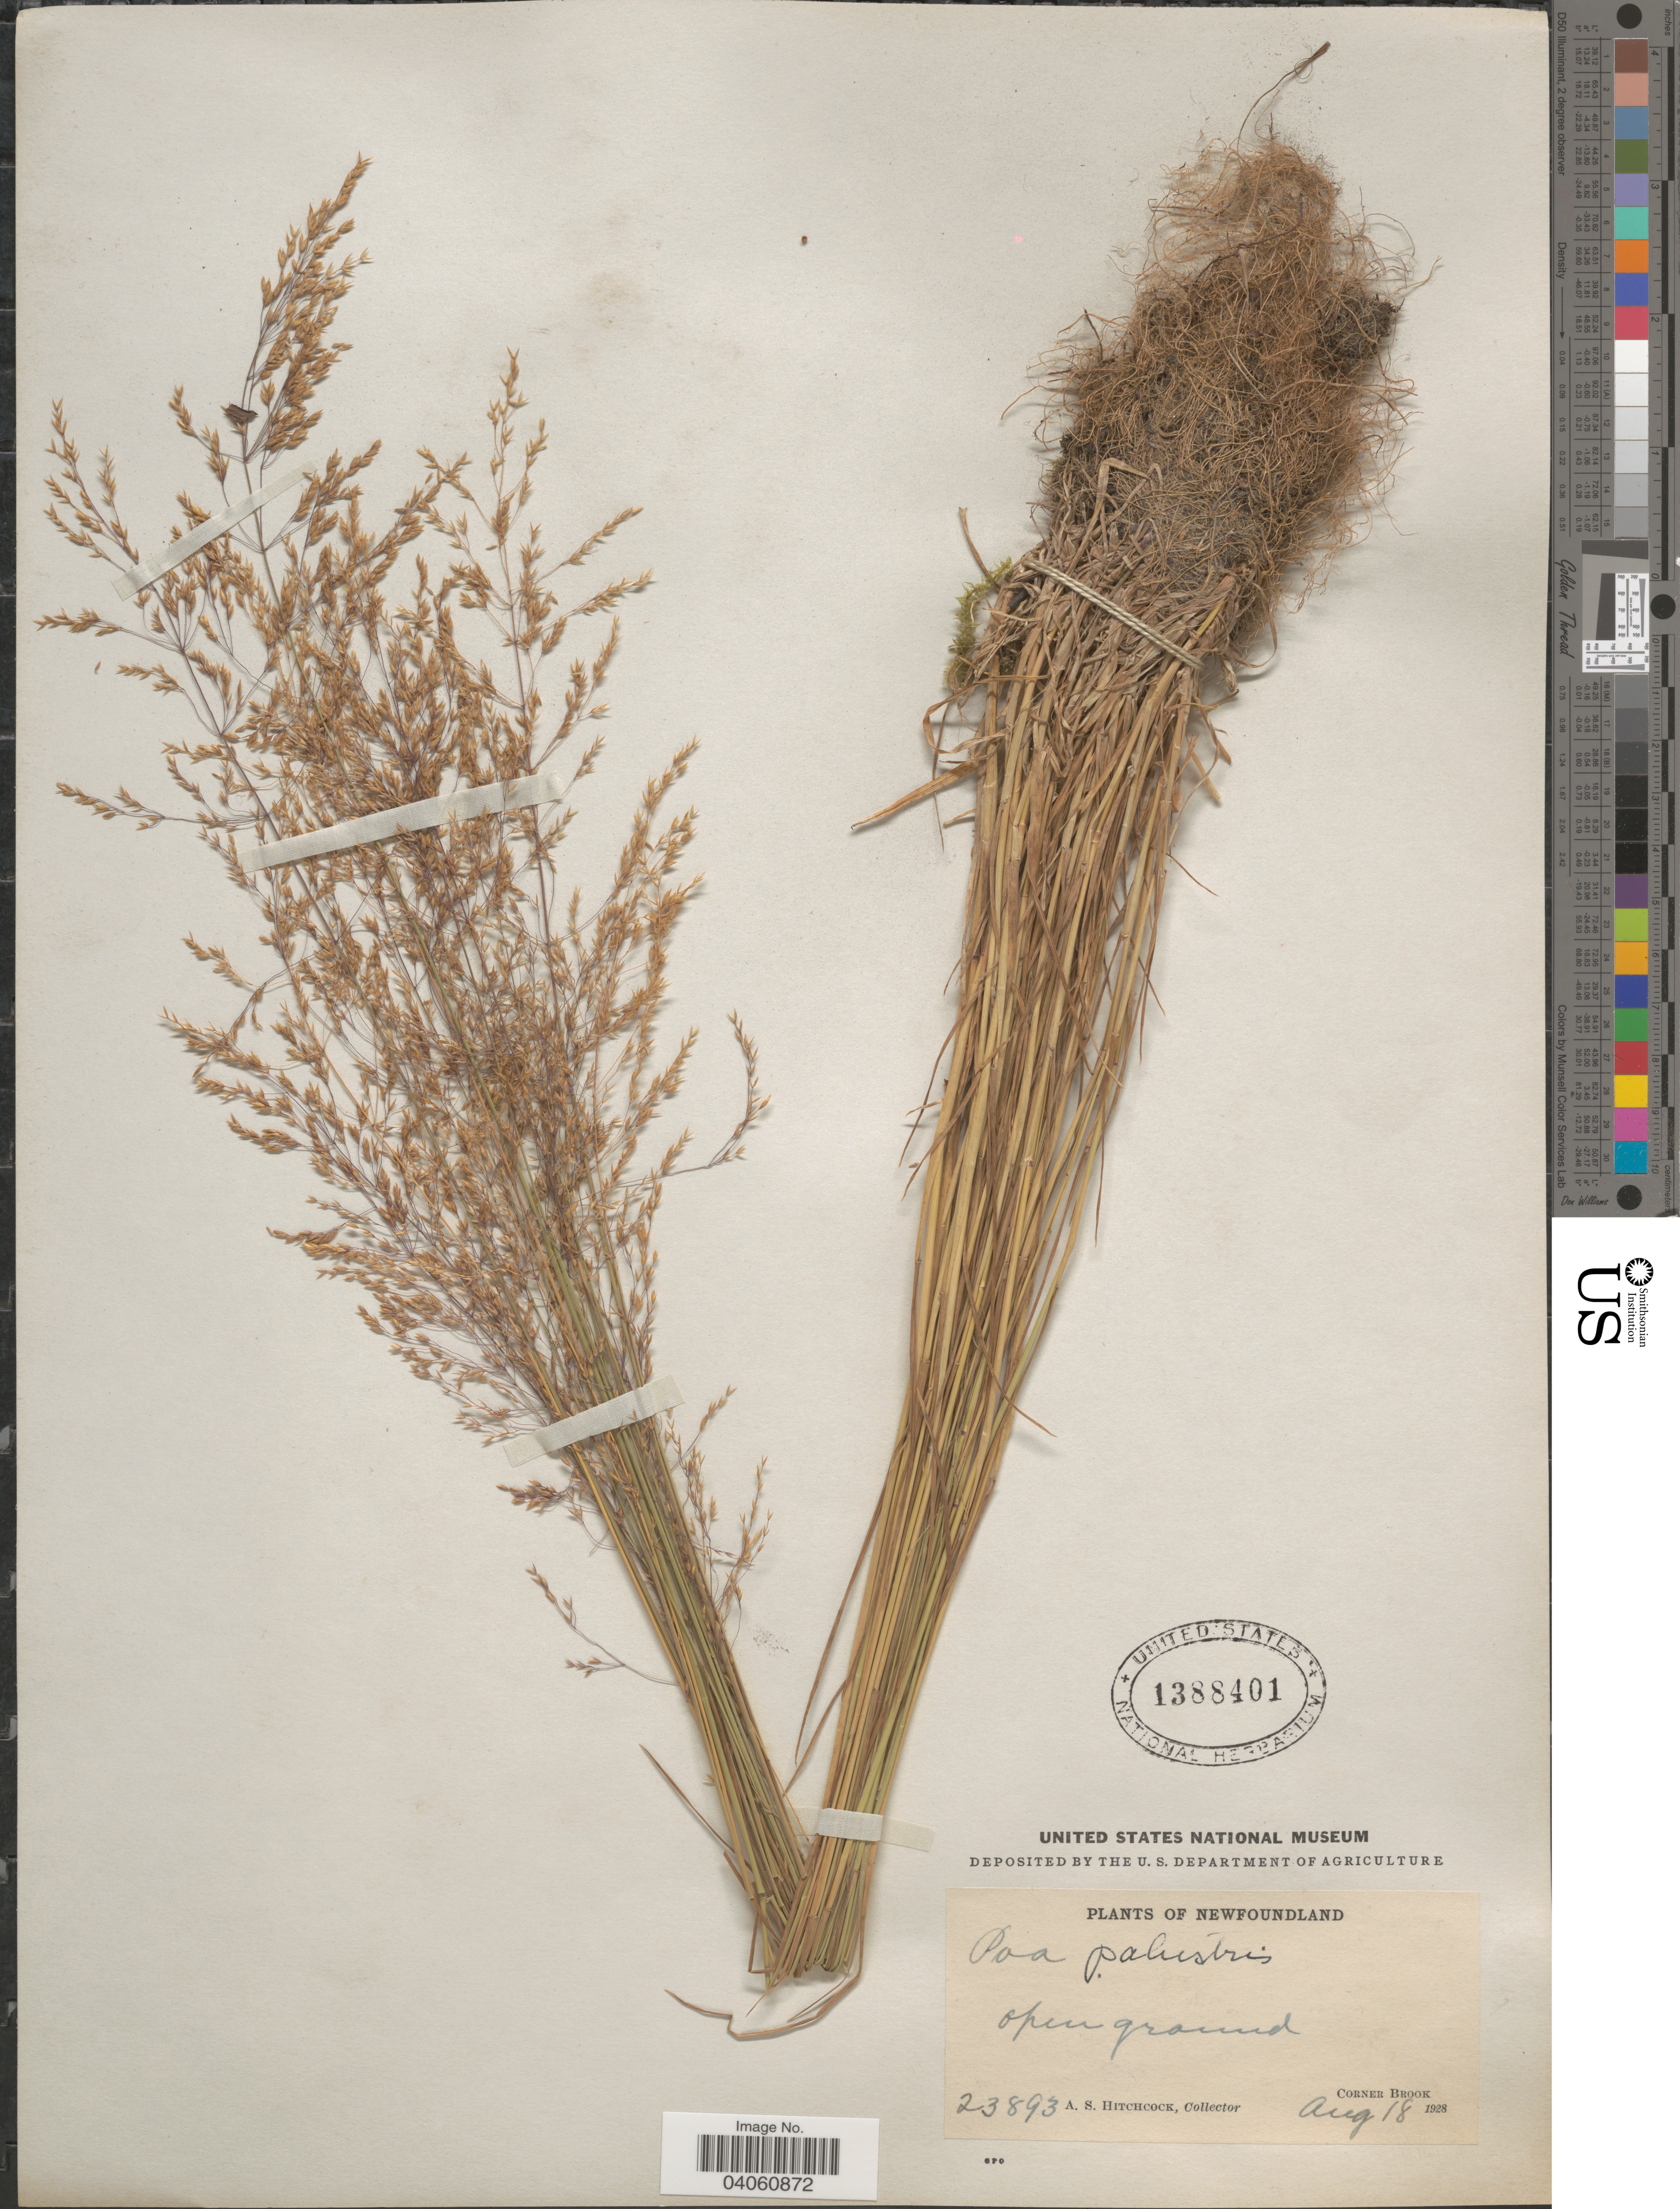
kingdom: Plantae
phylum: Tracheophyta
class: Liliopsida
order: Poales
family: Poaceae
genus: Poa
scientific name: Poa palustris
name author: L.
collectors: A. S. Hitchcock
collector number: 23893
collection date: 1928-08-18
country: Canada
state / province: Newfoundland and Labrador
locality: Corner Brook.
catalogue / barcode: US 1388401